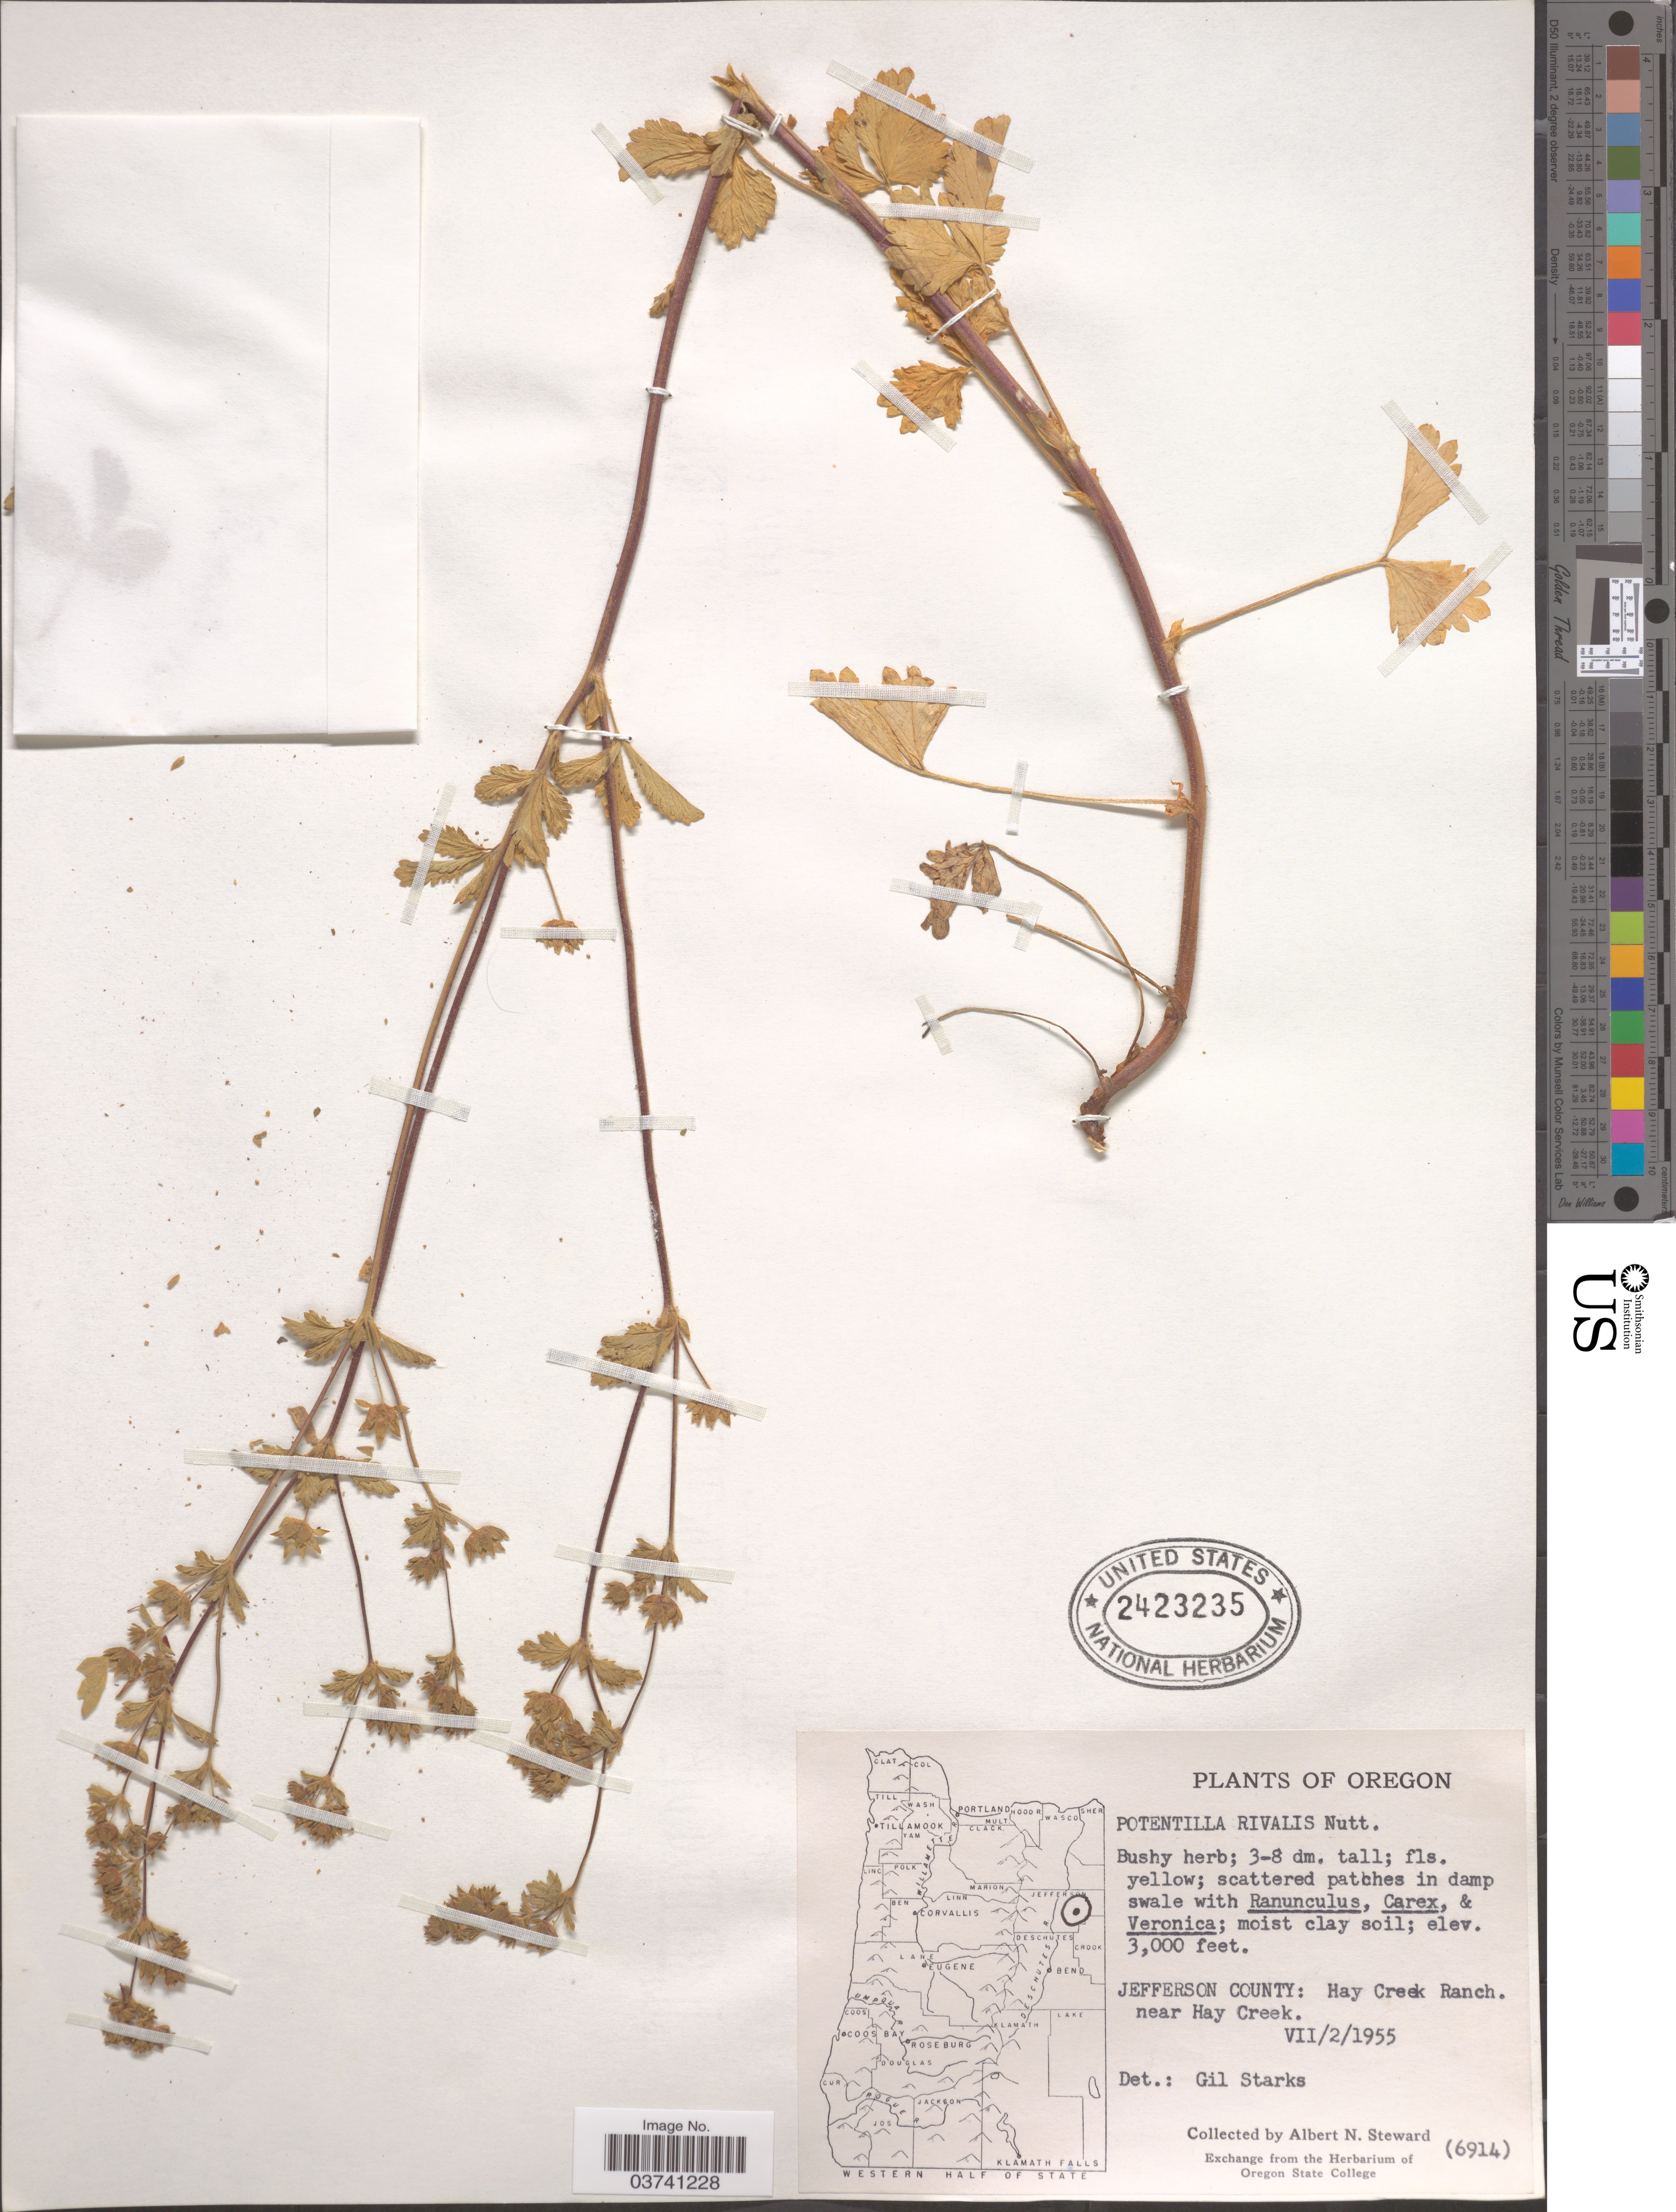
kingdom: Plantae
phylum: Tracheophyta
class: Magnoliopsida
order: Rosales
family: Rosaceae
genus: Potentilla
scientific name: Potentilla rivalis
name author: Nutt.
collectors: A. N. Steward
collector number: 6914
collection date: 1955-07-02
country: United States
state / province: Oregon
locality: Jefferson County: Hay Creek Ranch. near Hay Creek.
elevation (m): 914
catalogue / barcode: US 2423235